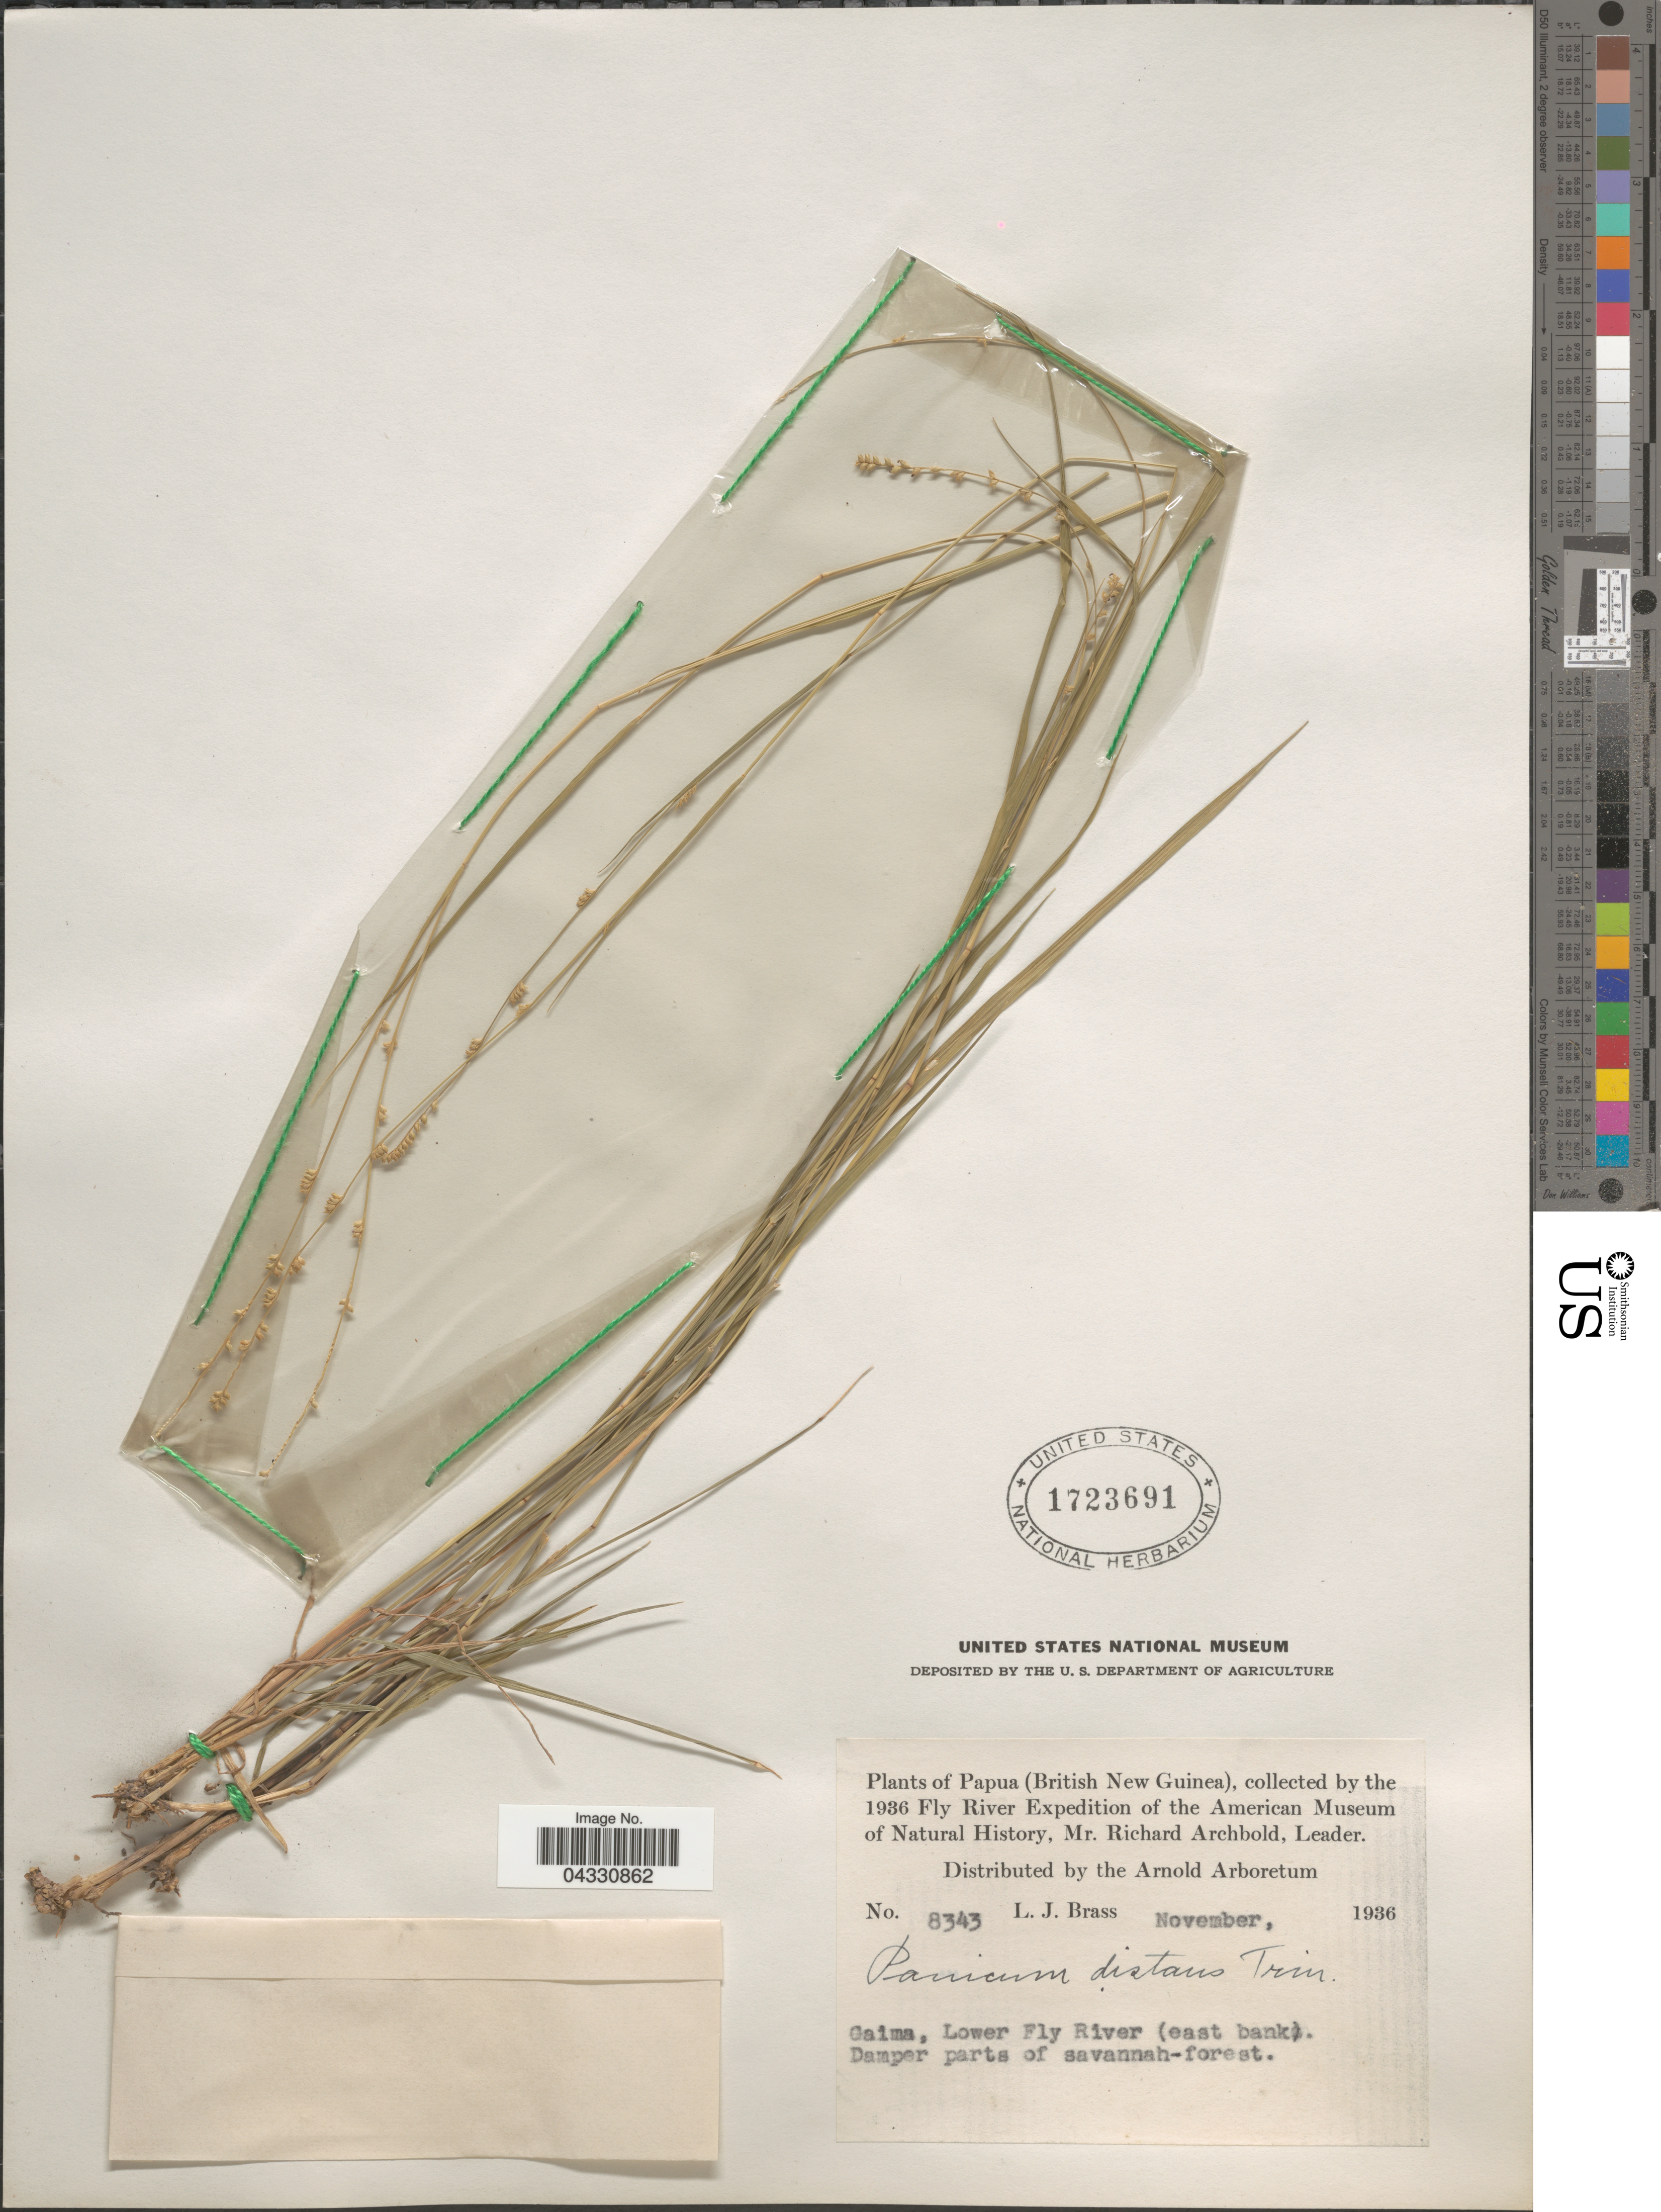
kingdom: Plantae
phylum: Tracheophyta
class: Liliopsida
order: Poales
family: Poaceae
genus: Setaria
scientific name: Setaria flavida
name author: (Retz.) Veldkamp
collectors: L. J. Brass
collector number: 8343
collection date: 1936-11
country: Papua New Guinea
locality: Papua (British New Guinea), the 1936 Fly River Expedition of the American Museum of Natural History. Gaima, Lower Fly River (east bank).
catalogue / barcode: US 1723691